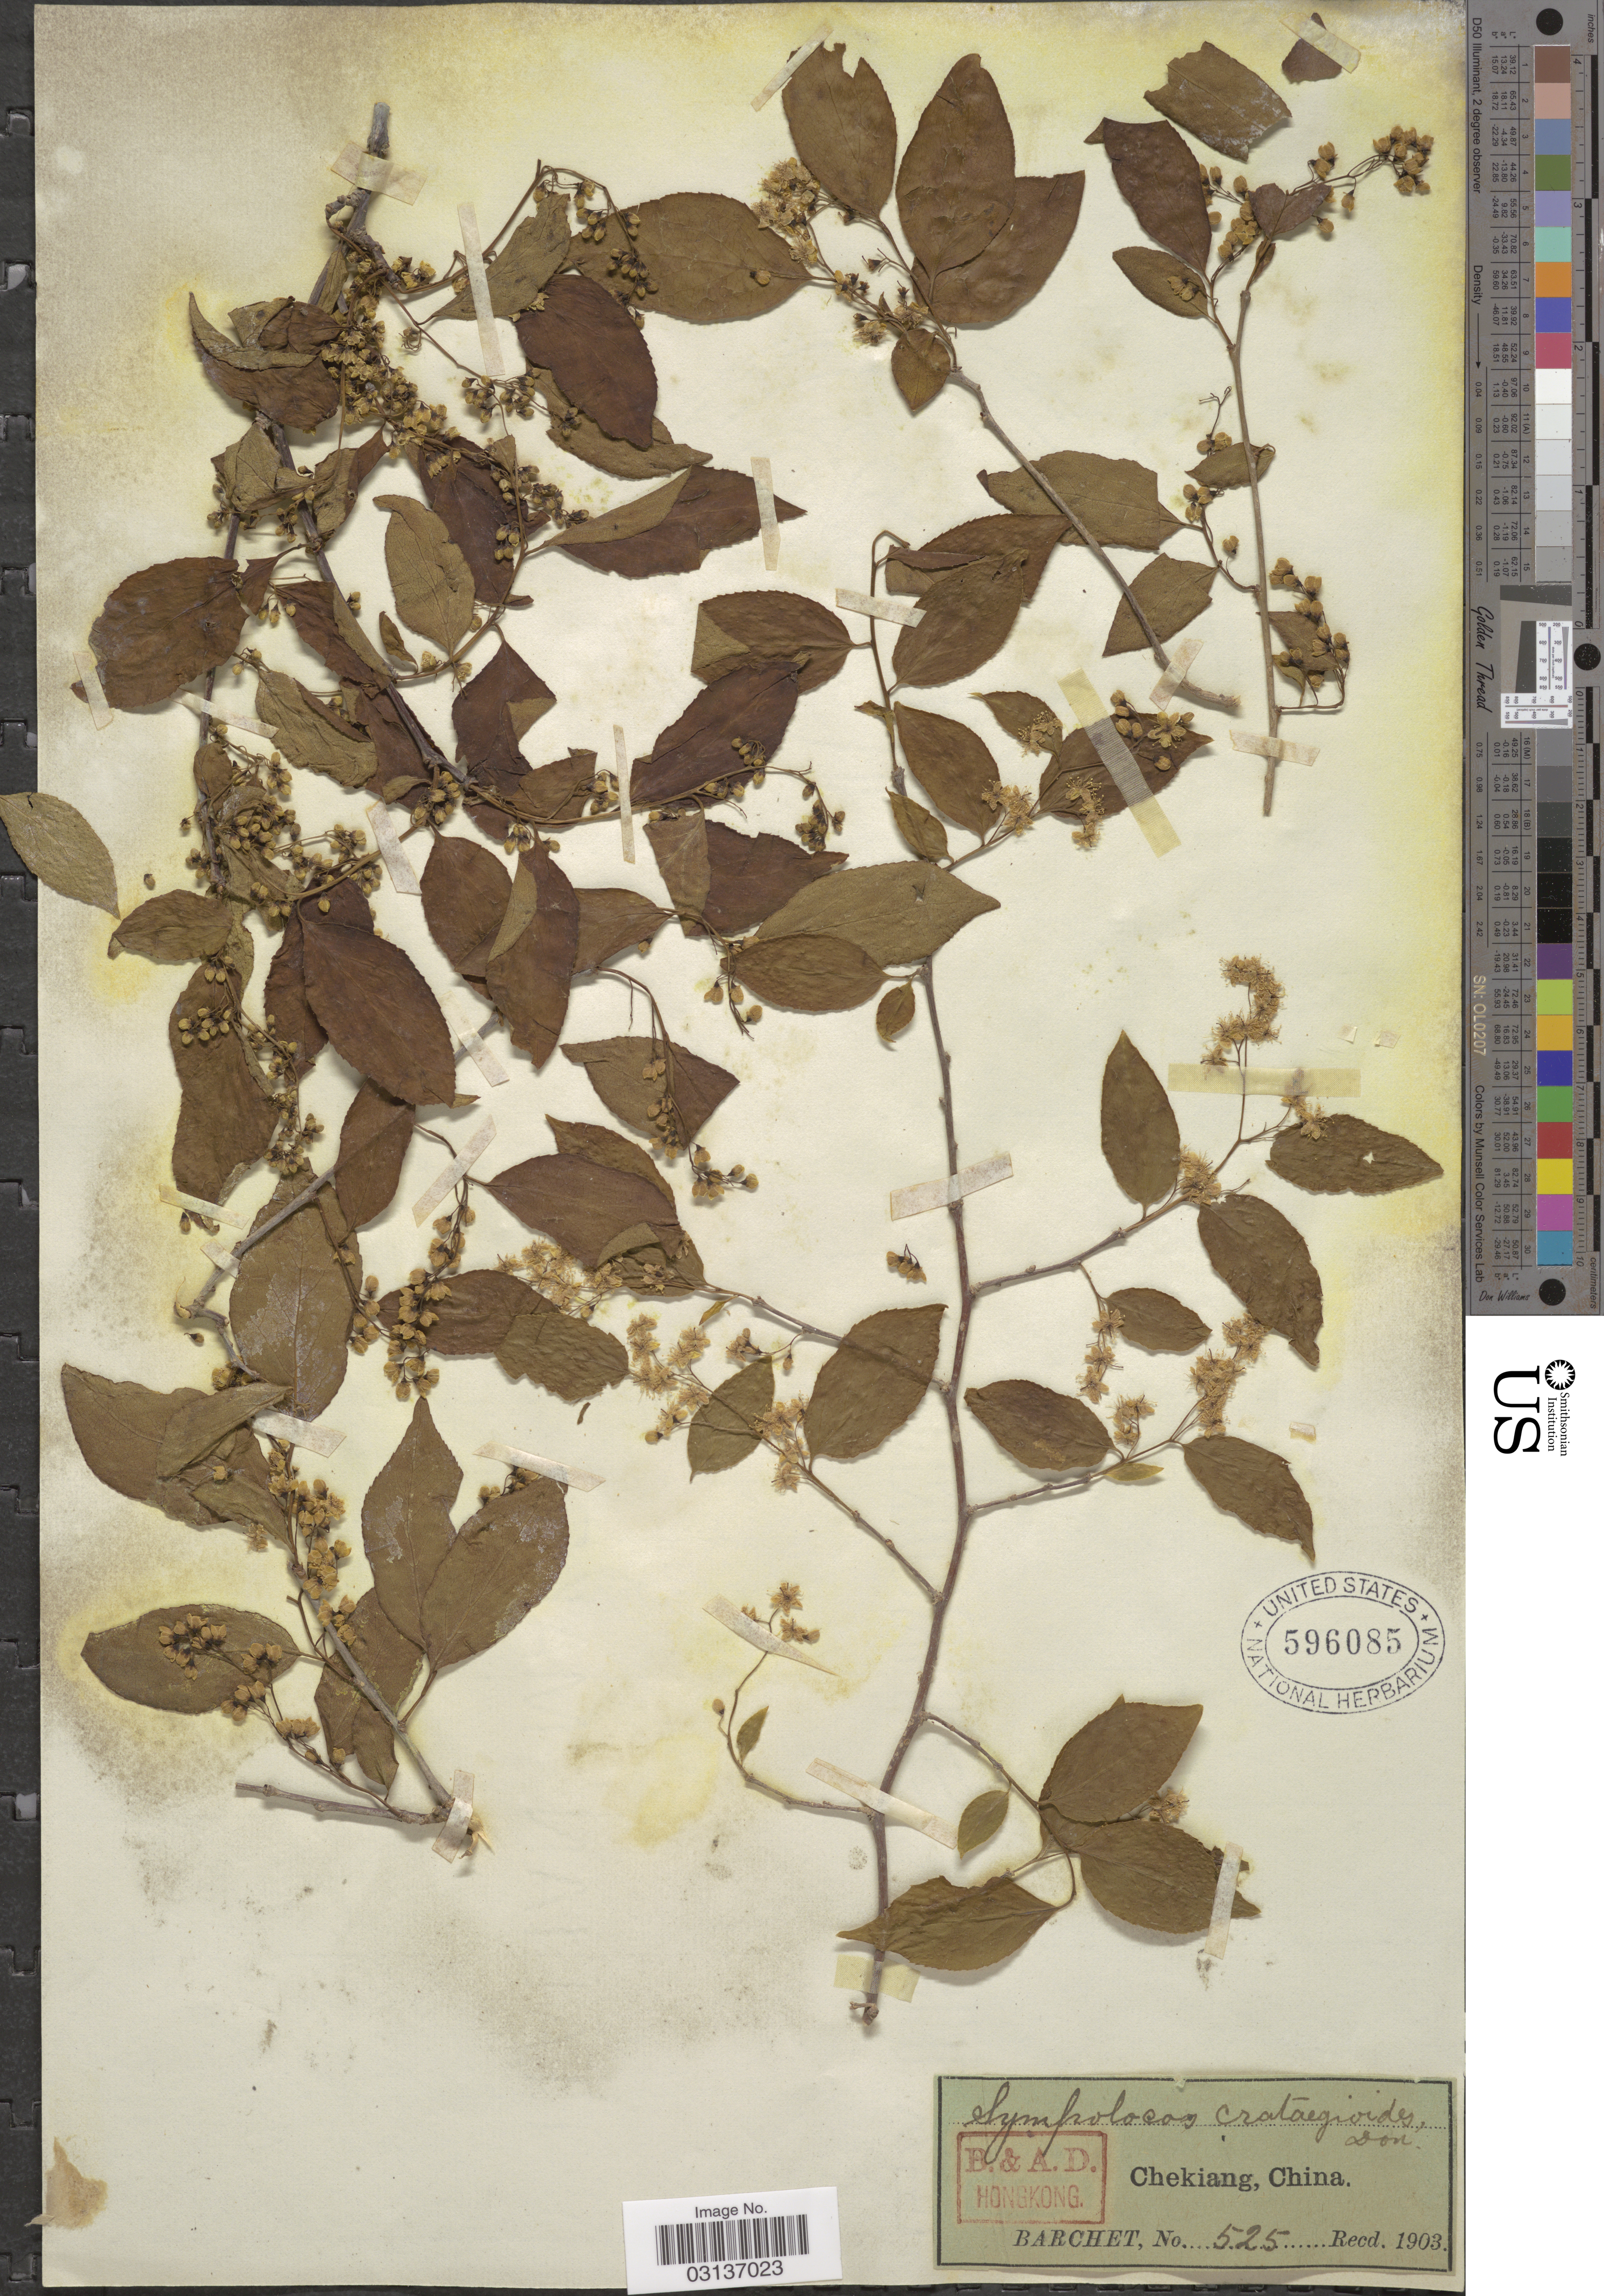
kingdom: Plantae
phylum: Tracheophyta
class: Magnoliopsida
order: Ericales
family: Symplocaceae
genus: Symplocos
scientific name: Symplocos paniculata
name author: Miq.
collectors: S. P. Barchet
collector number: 525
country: China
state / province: Zhejiang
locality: Chekiang.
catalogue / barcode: US 596085